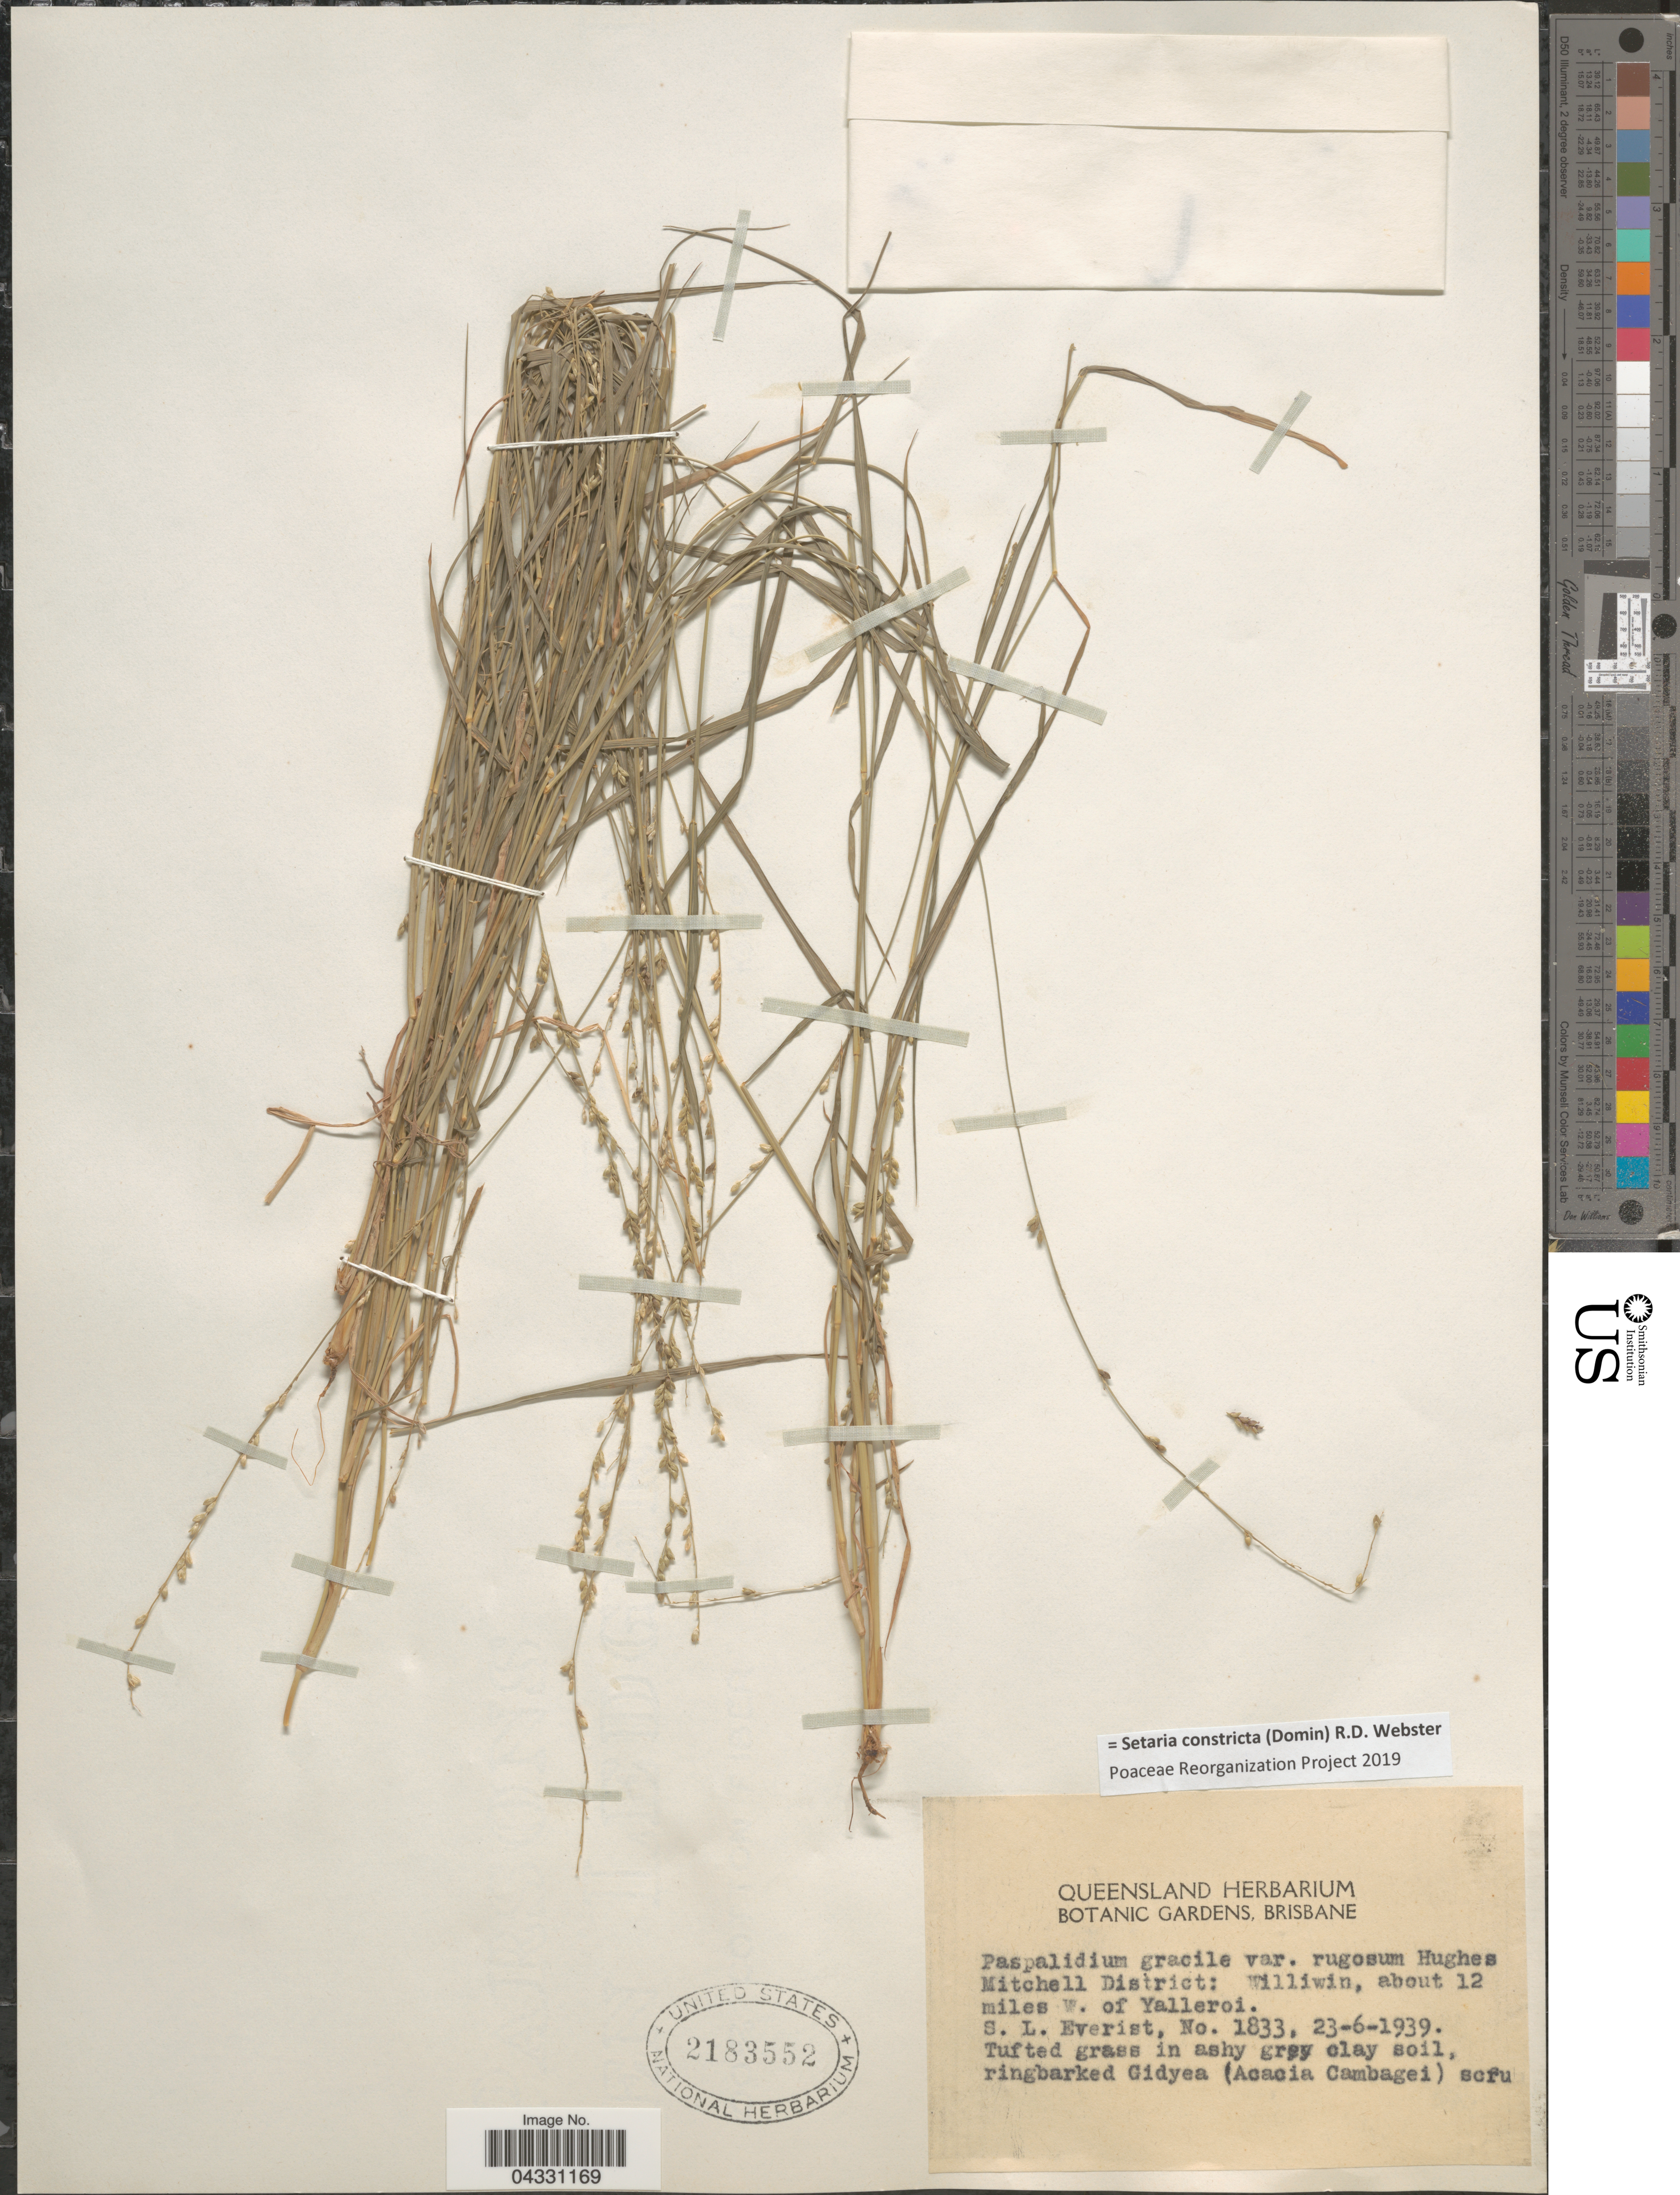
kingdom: Plantae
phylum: Tracheophyta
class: Liliopsida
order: Poales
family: Poaceae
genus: Setaria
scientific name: Setaria constricta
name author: (Domin) R.D. Webster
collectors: S. Everist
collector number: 1833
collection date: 1939-06-23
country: Australia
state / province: Queensland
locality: Mitchell District: Williwin, about 12 miles w. of Yalleroi.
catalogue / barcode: US 2183552